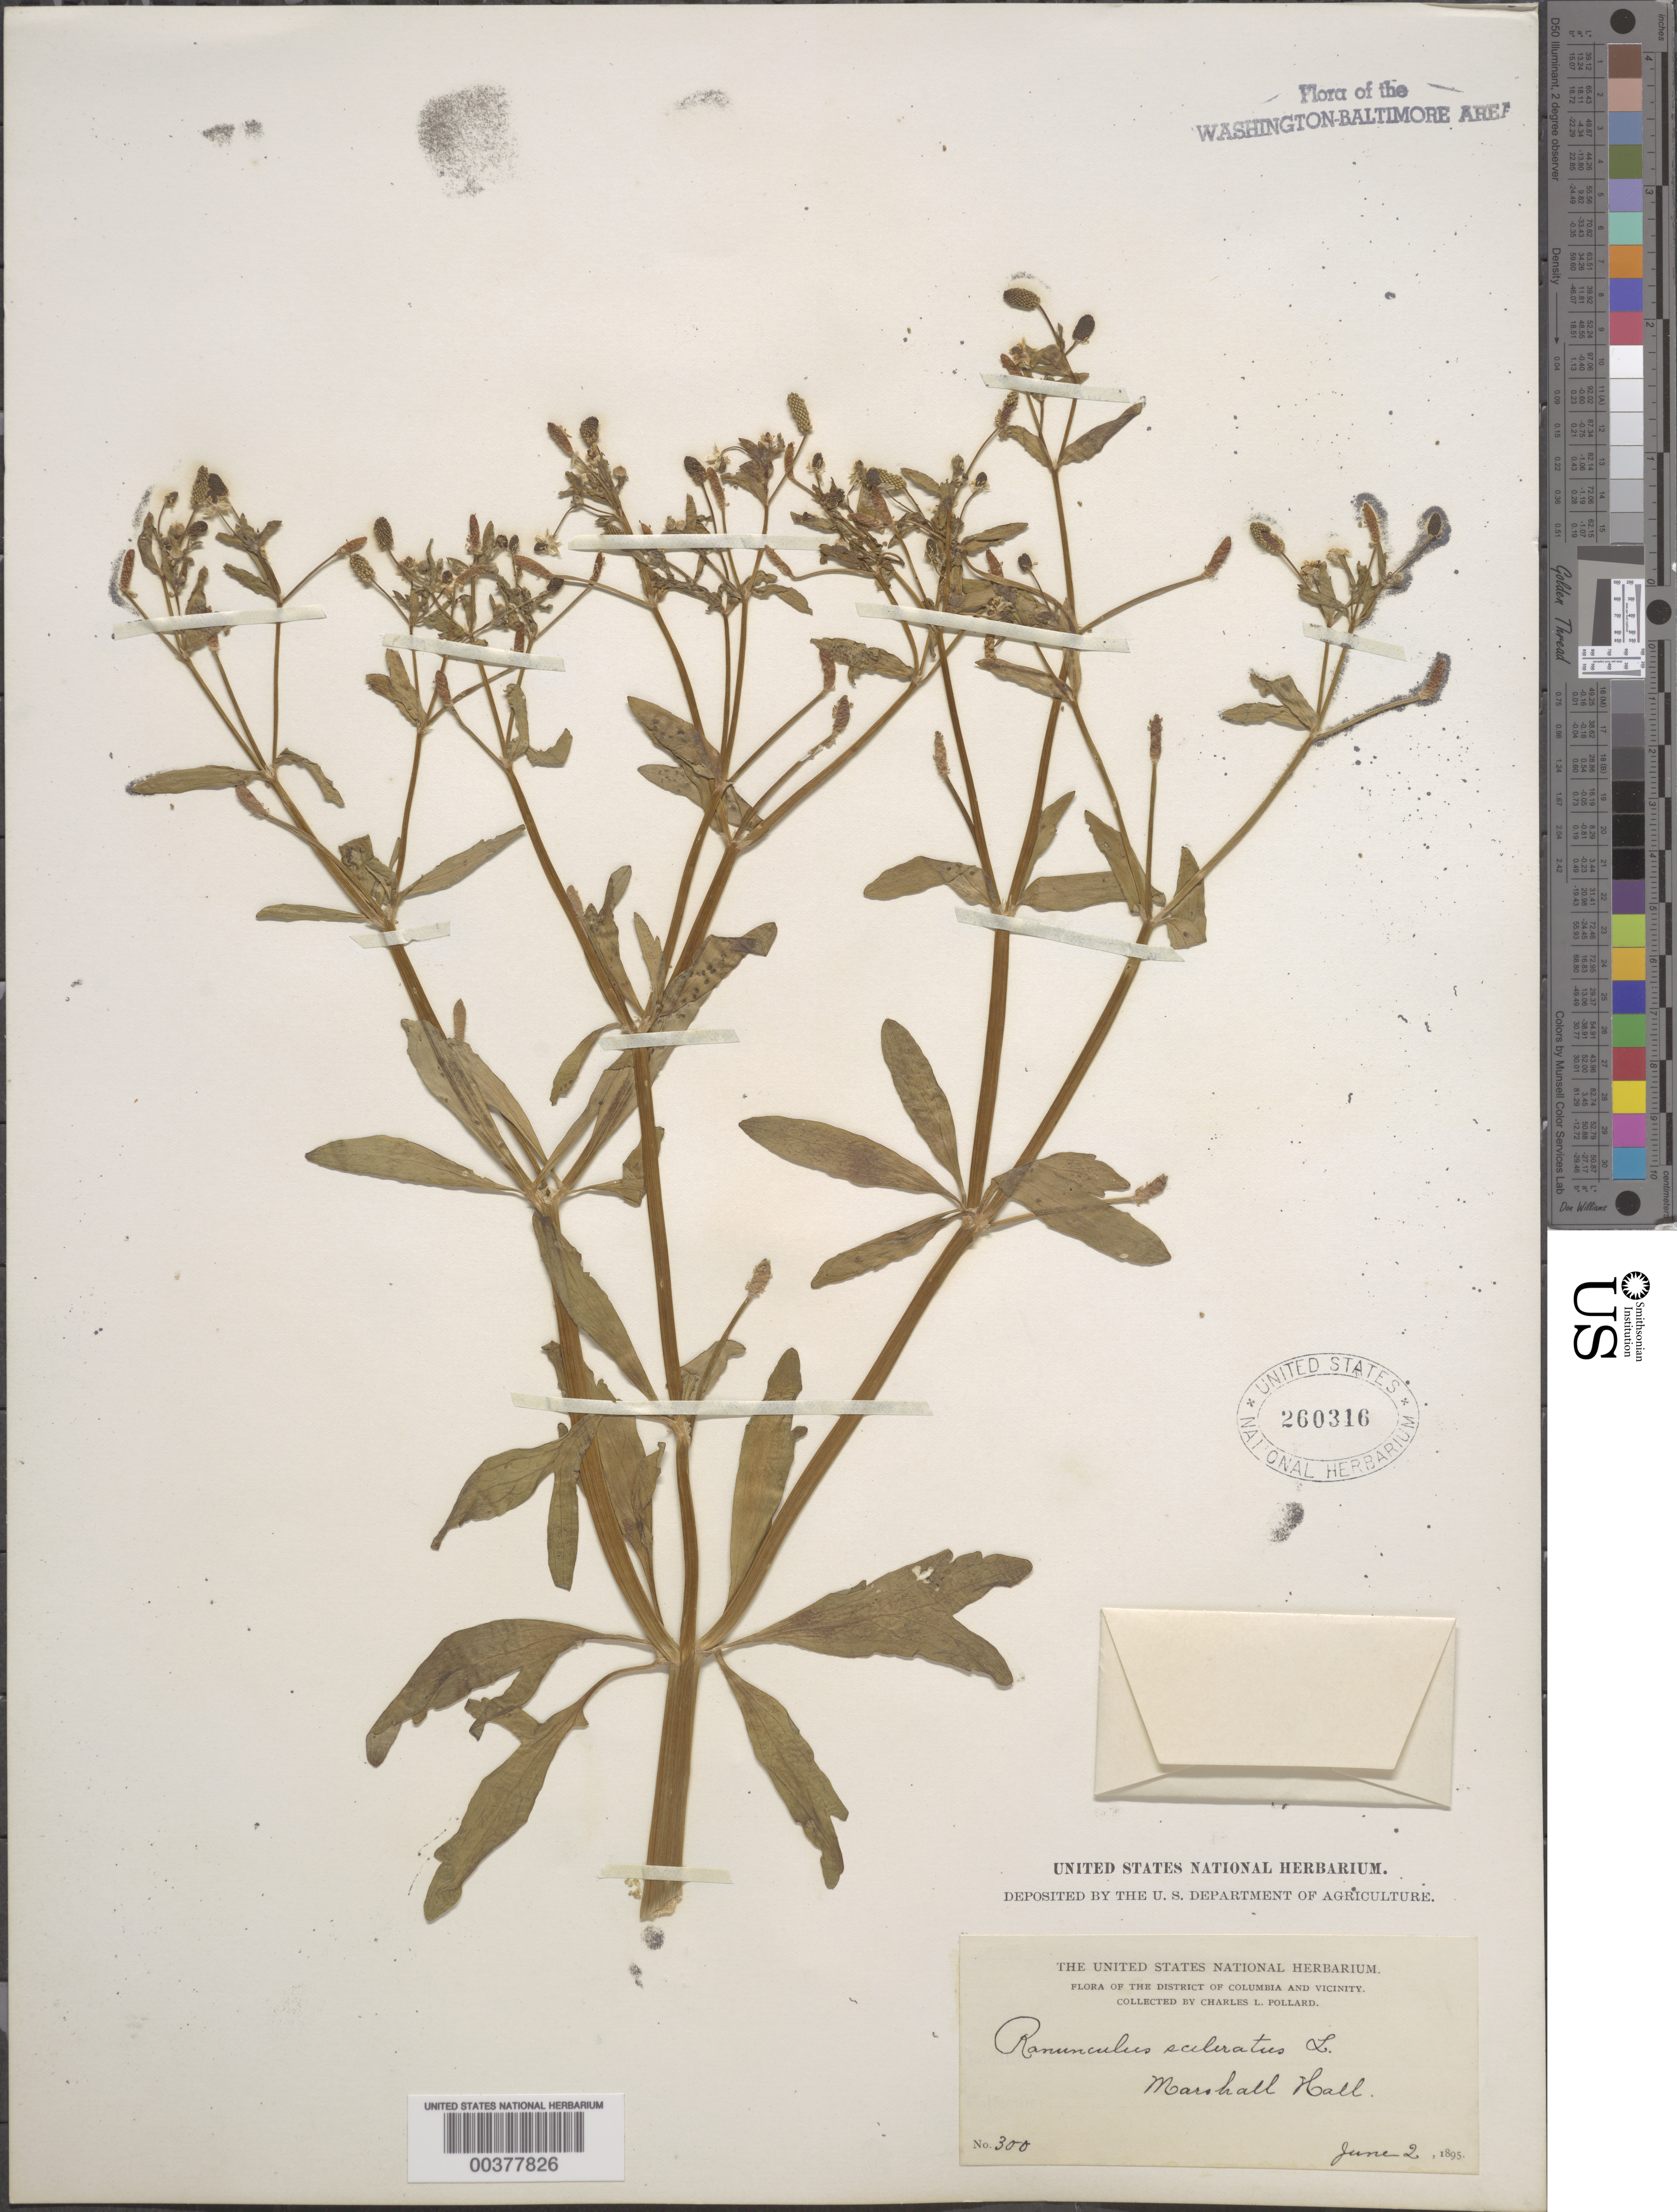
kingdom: Plantae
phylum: Tracheophyta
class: Magnoliopsida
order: Ranunculales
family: Ranunculaceae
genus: Ranunculus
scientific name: Ranunculus sceleratus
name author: L.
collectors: C. L. Pollard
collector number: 300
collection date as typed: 02 Jun 1895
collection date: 1895-06-02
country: United States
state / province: Maryland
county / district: Charles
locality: Marshall Hall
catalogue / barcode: US 260316